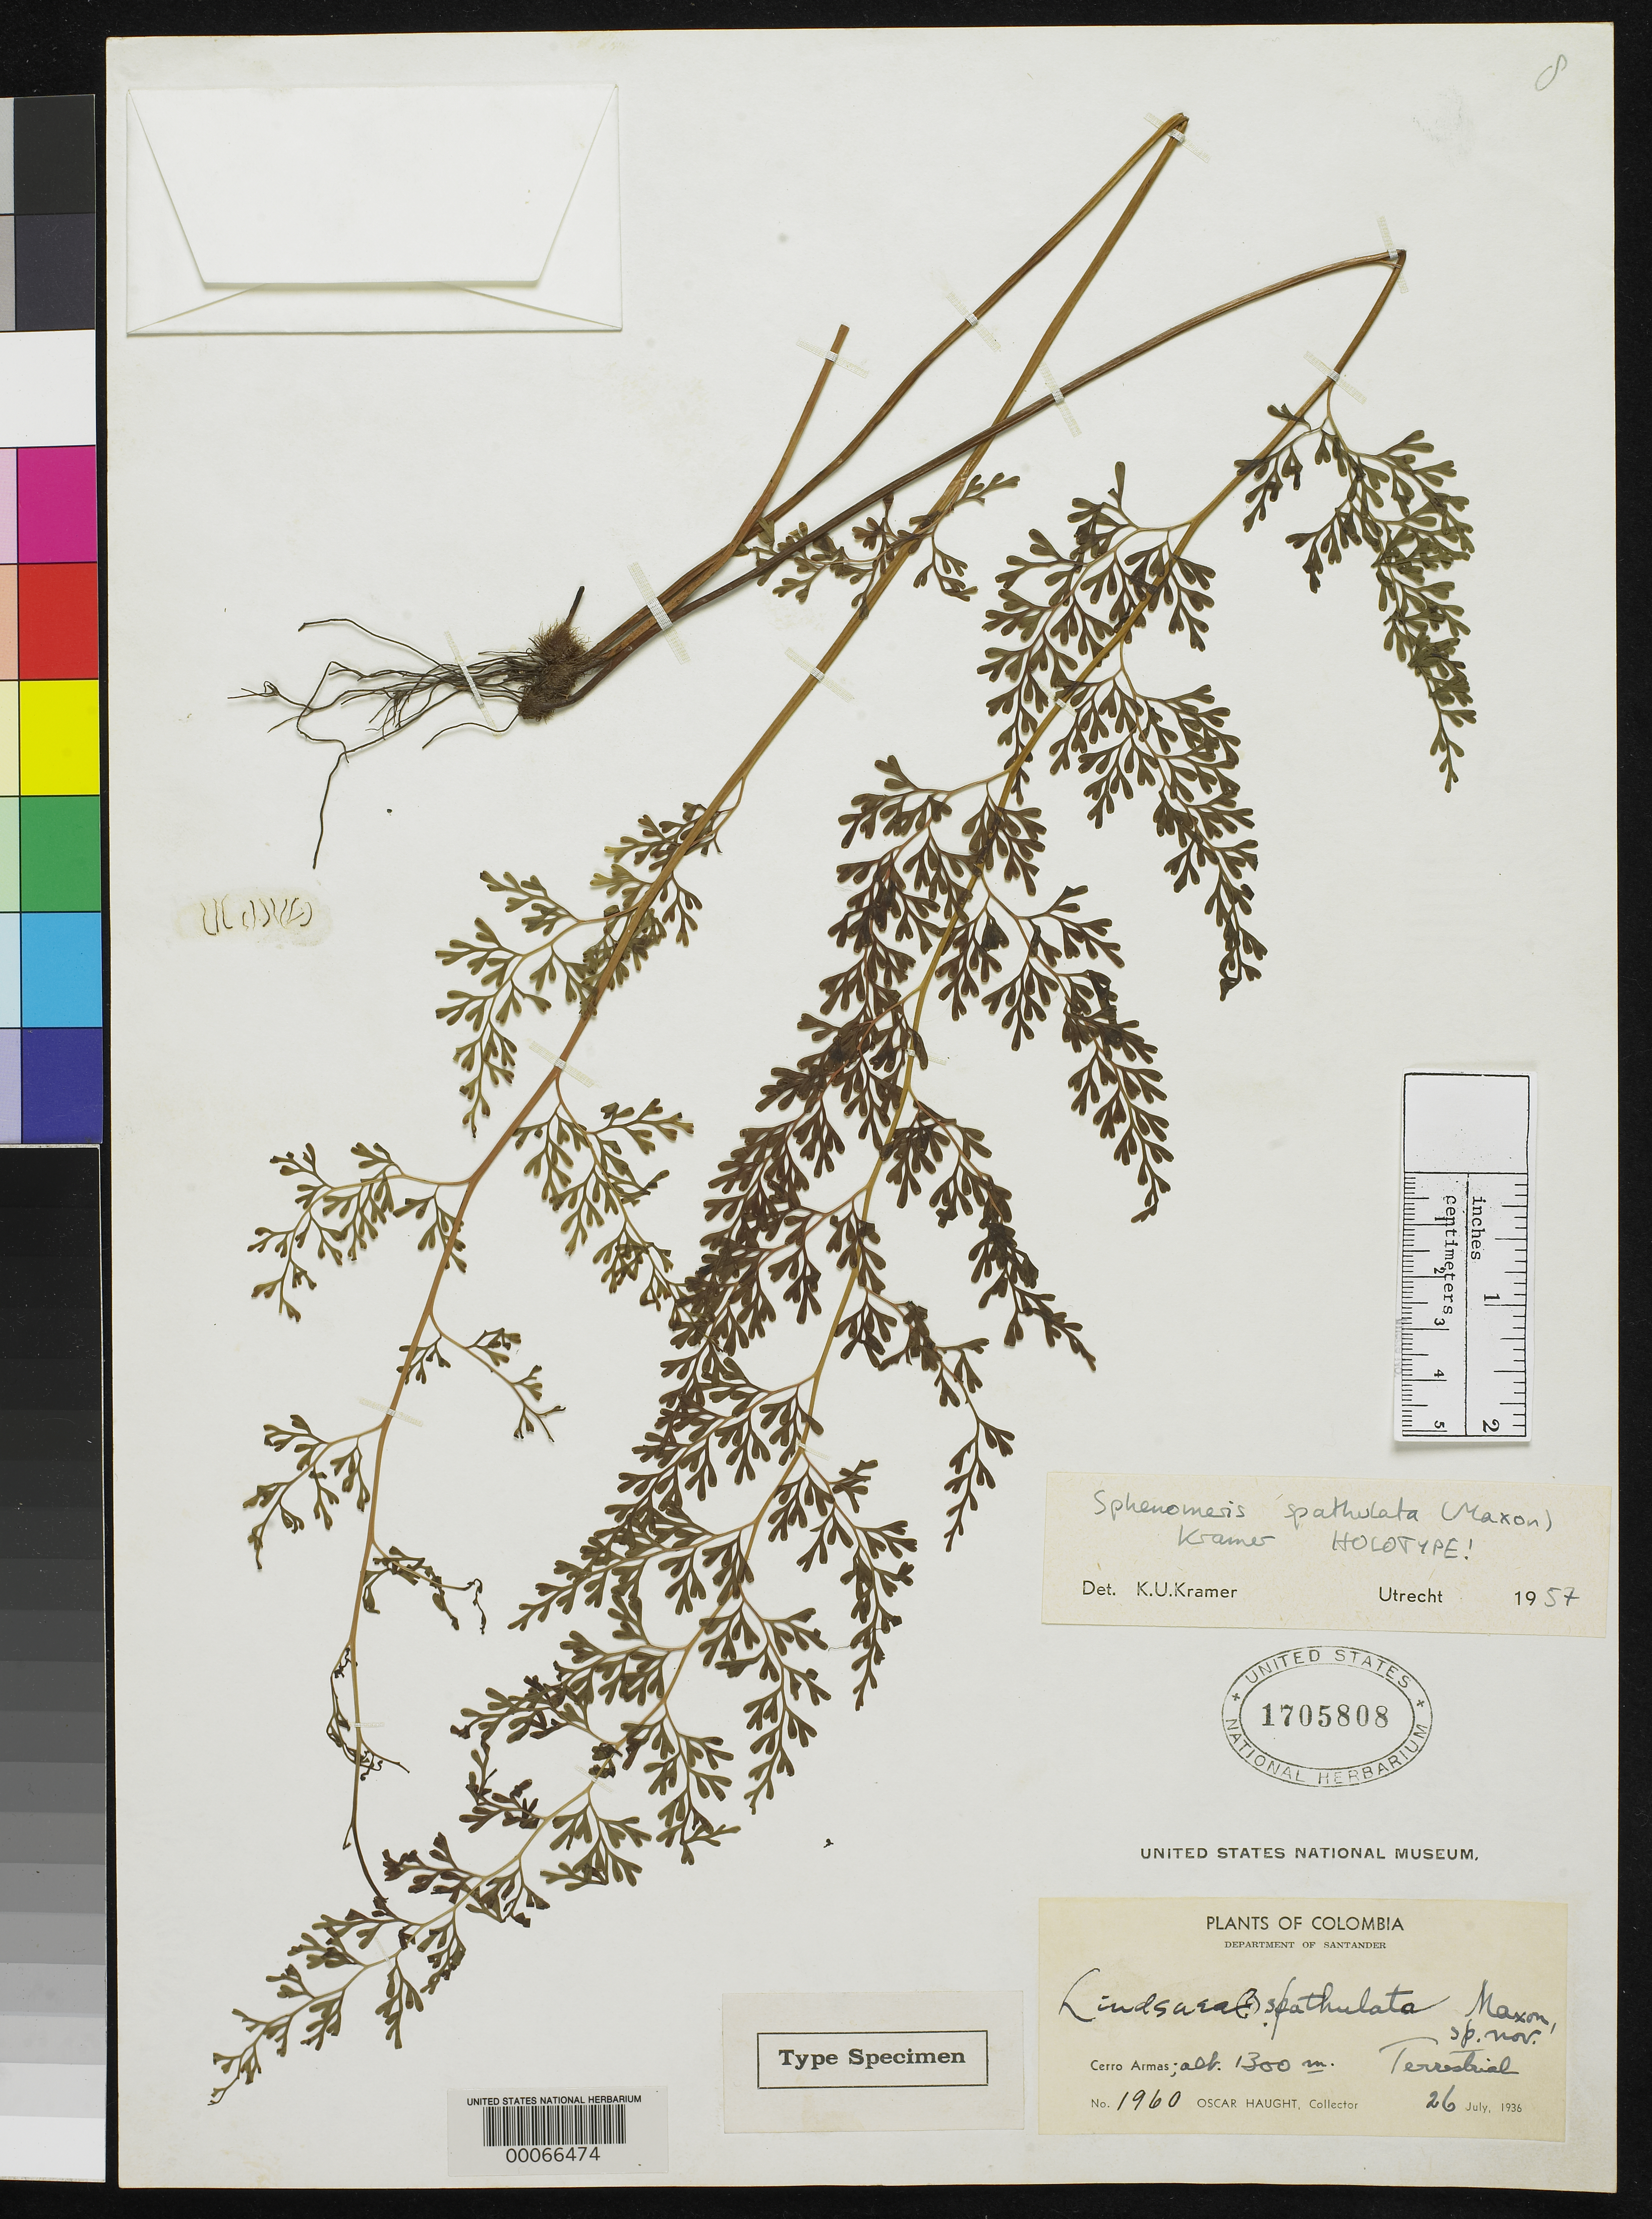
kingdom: Plantae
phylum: Tracheophyta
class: Polypodiopsida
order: Polypodiales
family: Lindsaeaceae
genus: Lindsaea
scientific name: Lindsaea spathulata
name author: Maxon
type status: Holotype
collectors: O. L. Haught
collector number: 1960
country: Colombia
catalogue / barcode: US 1705808